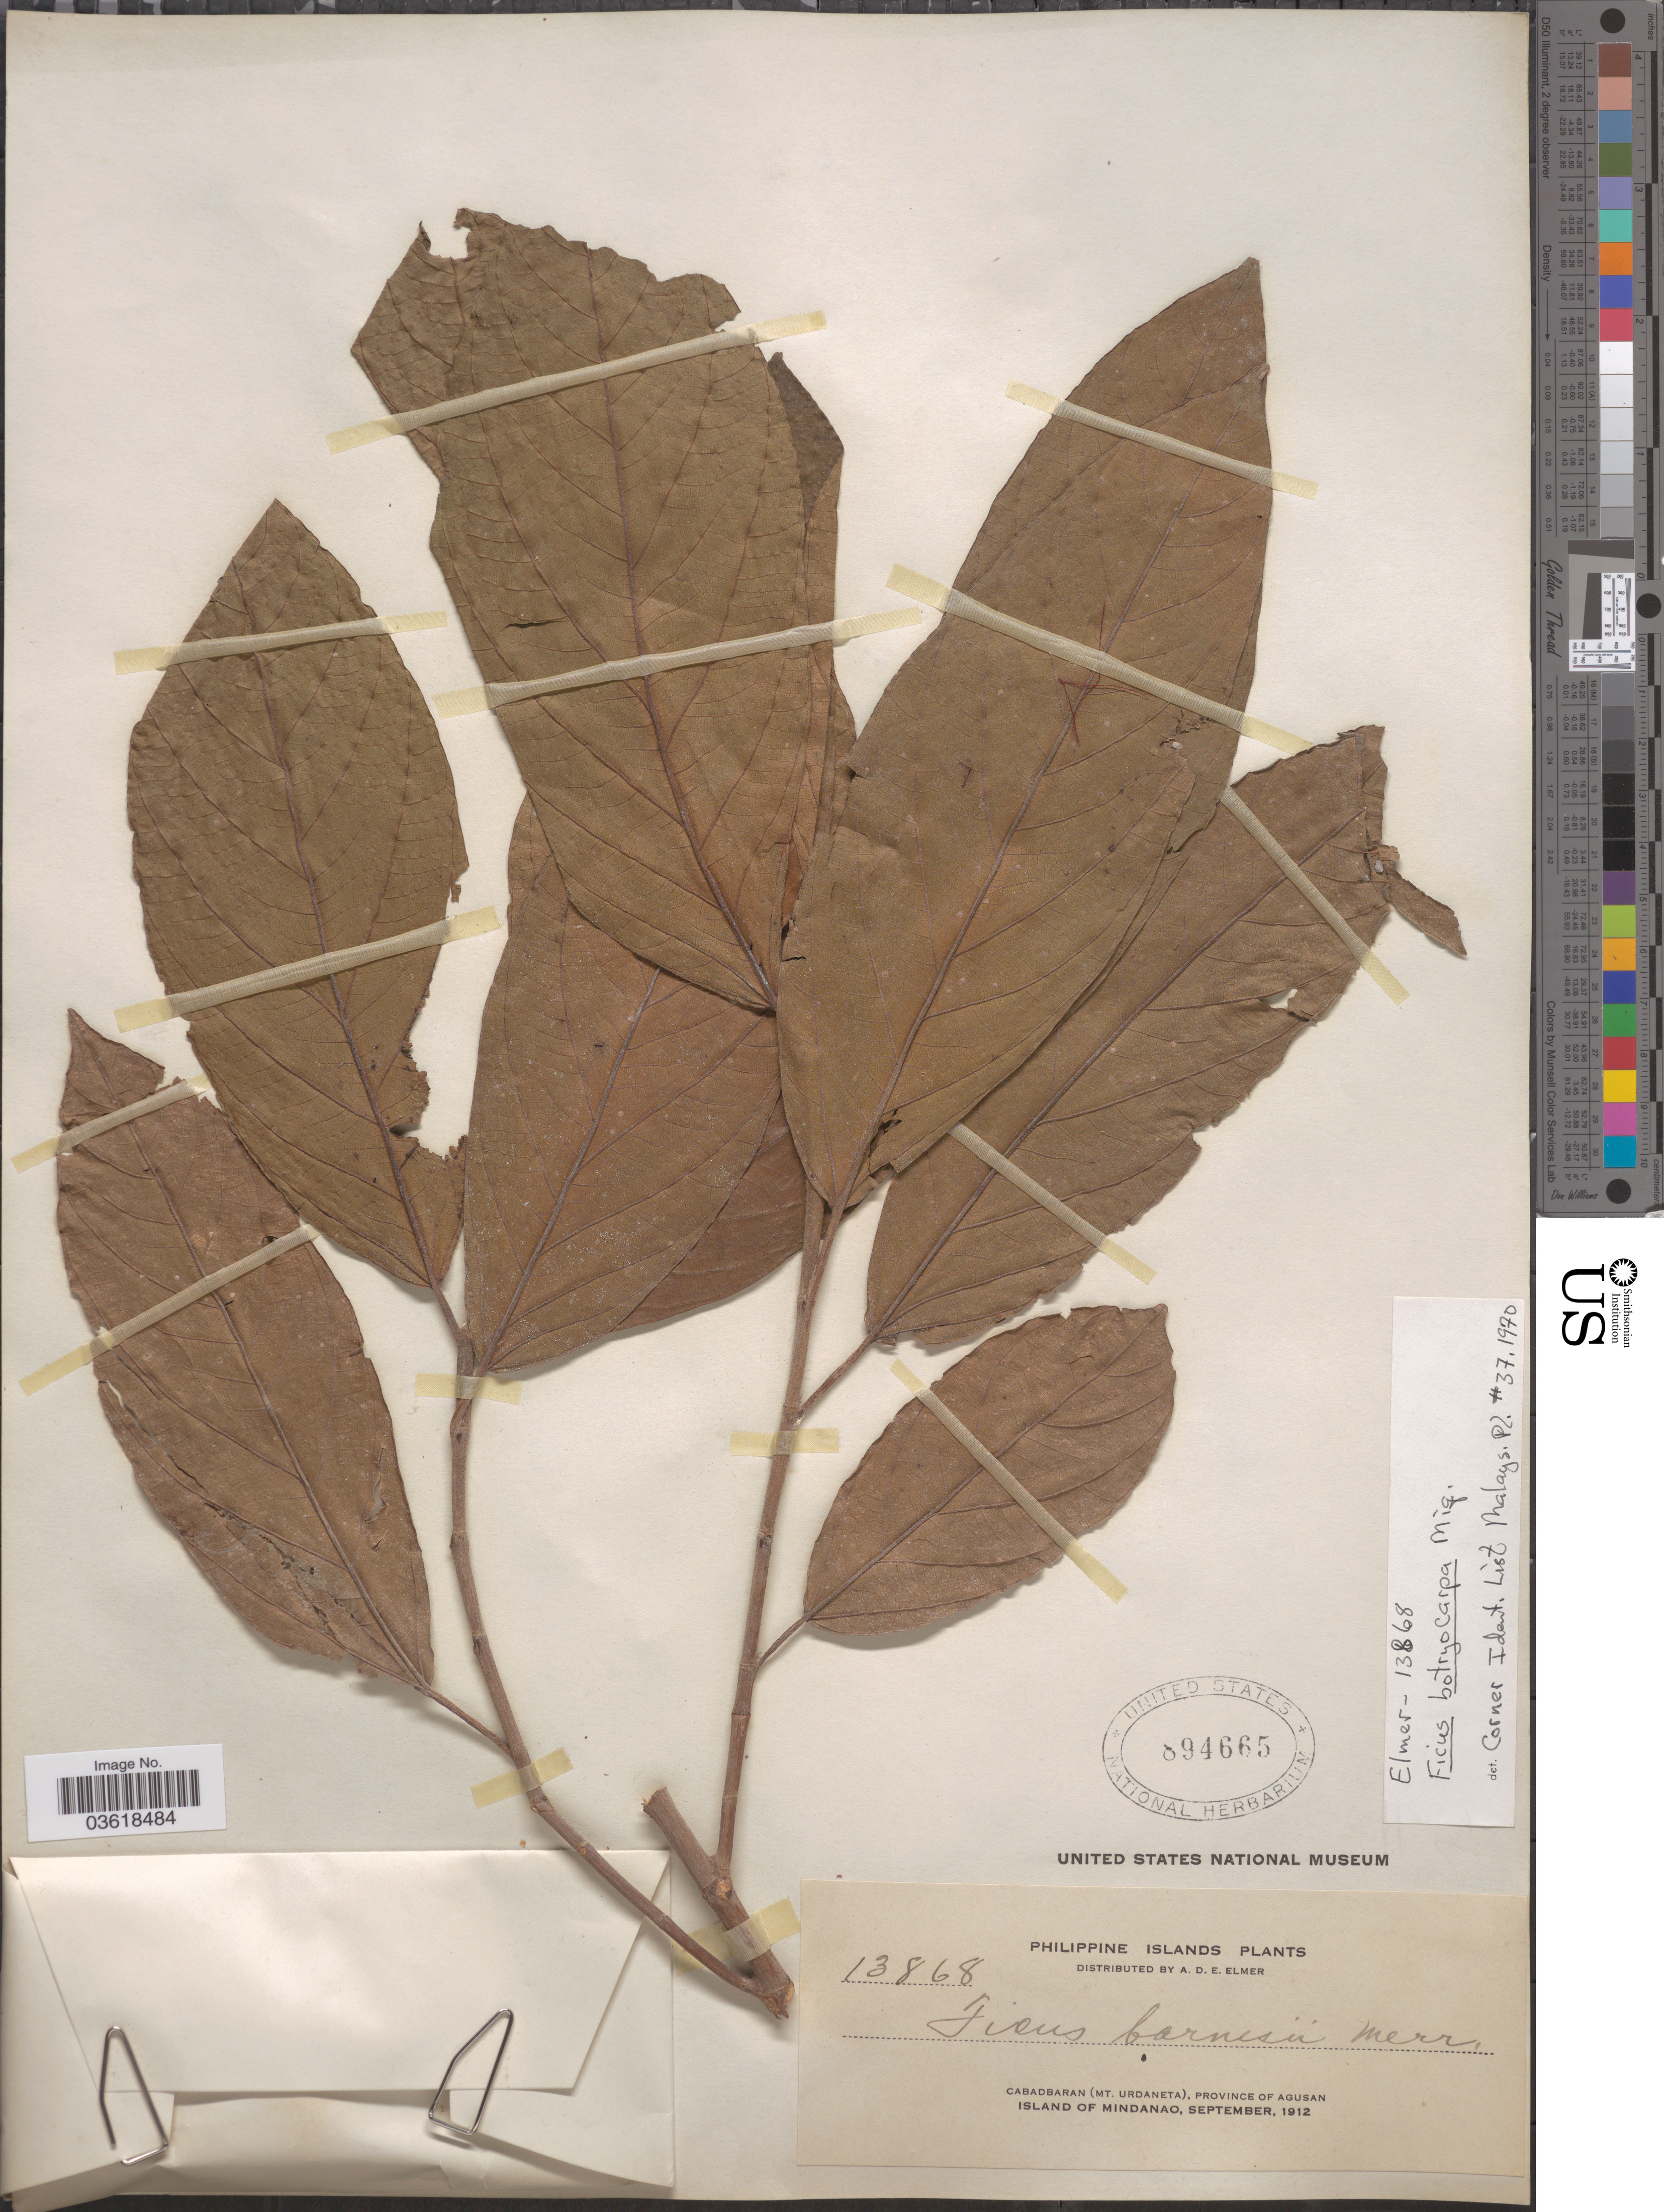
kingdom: Plantae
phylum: Tracheophyta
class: Magnoliopsida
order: Rosales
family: Moraceae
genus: Ficus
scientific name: Ficus botryocarpa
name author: Miq.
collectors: A. D. E. Elmer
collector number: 13868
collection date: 1912-09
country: Philippines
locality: Philippine Islands. Cabadbaran (Mt. Urdaneta), Province of Agusan. Island of Mindanao.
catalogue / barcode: US 894665